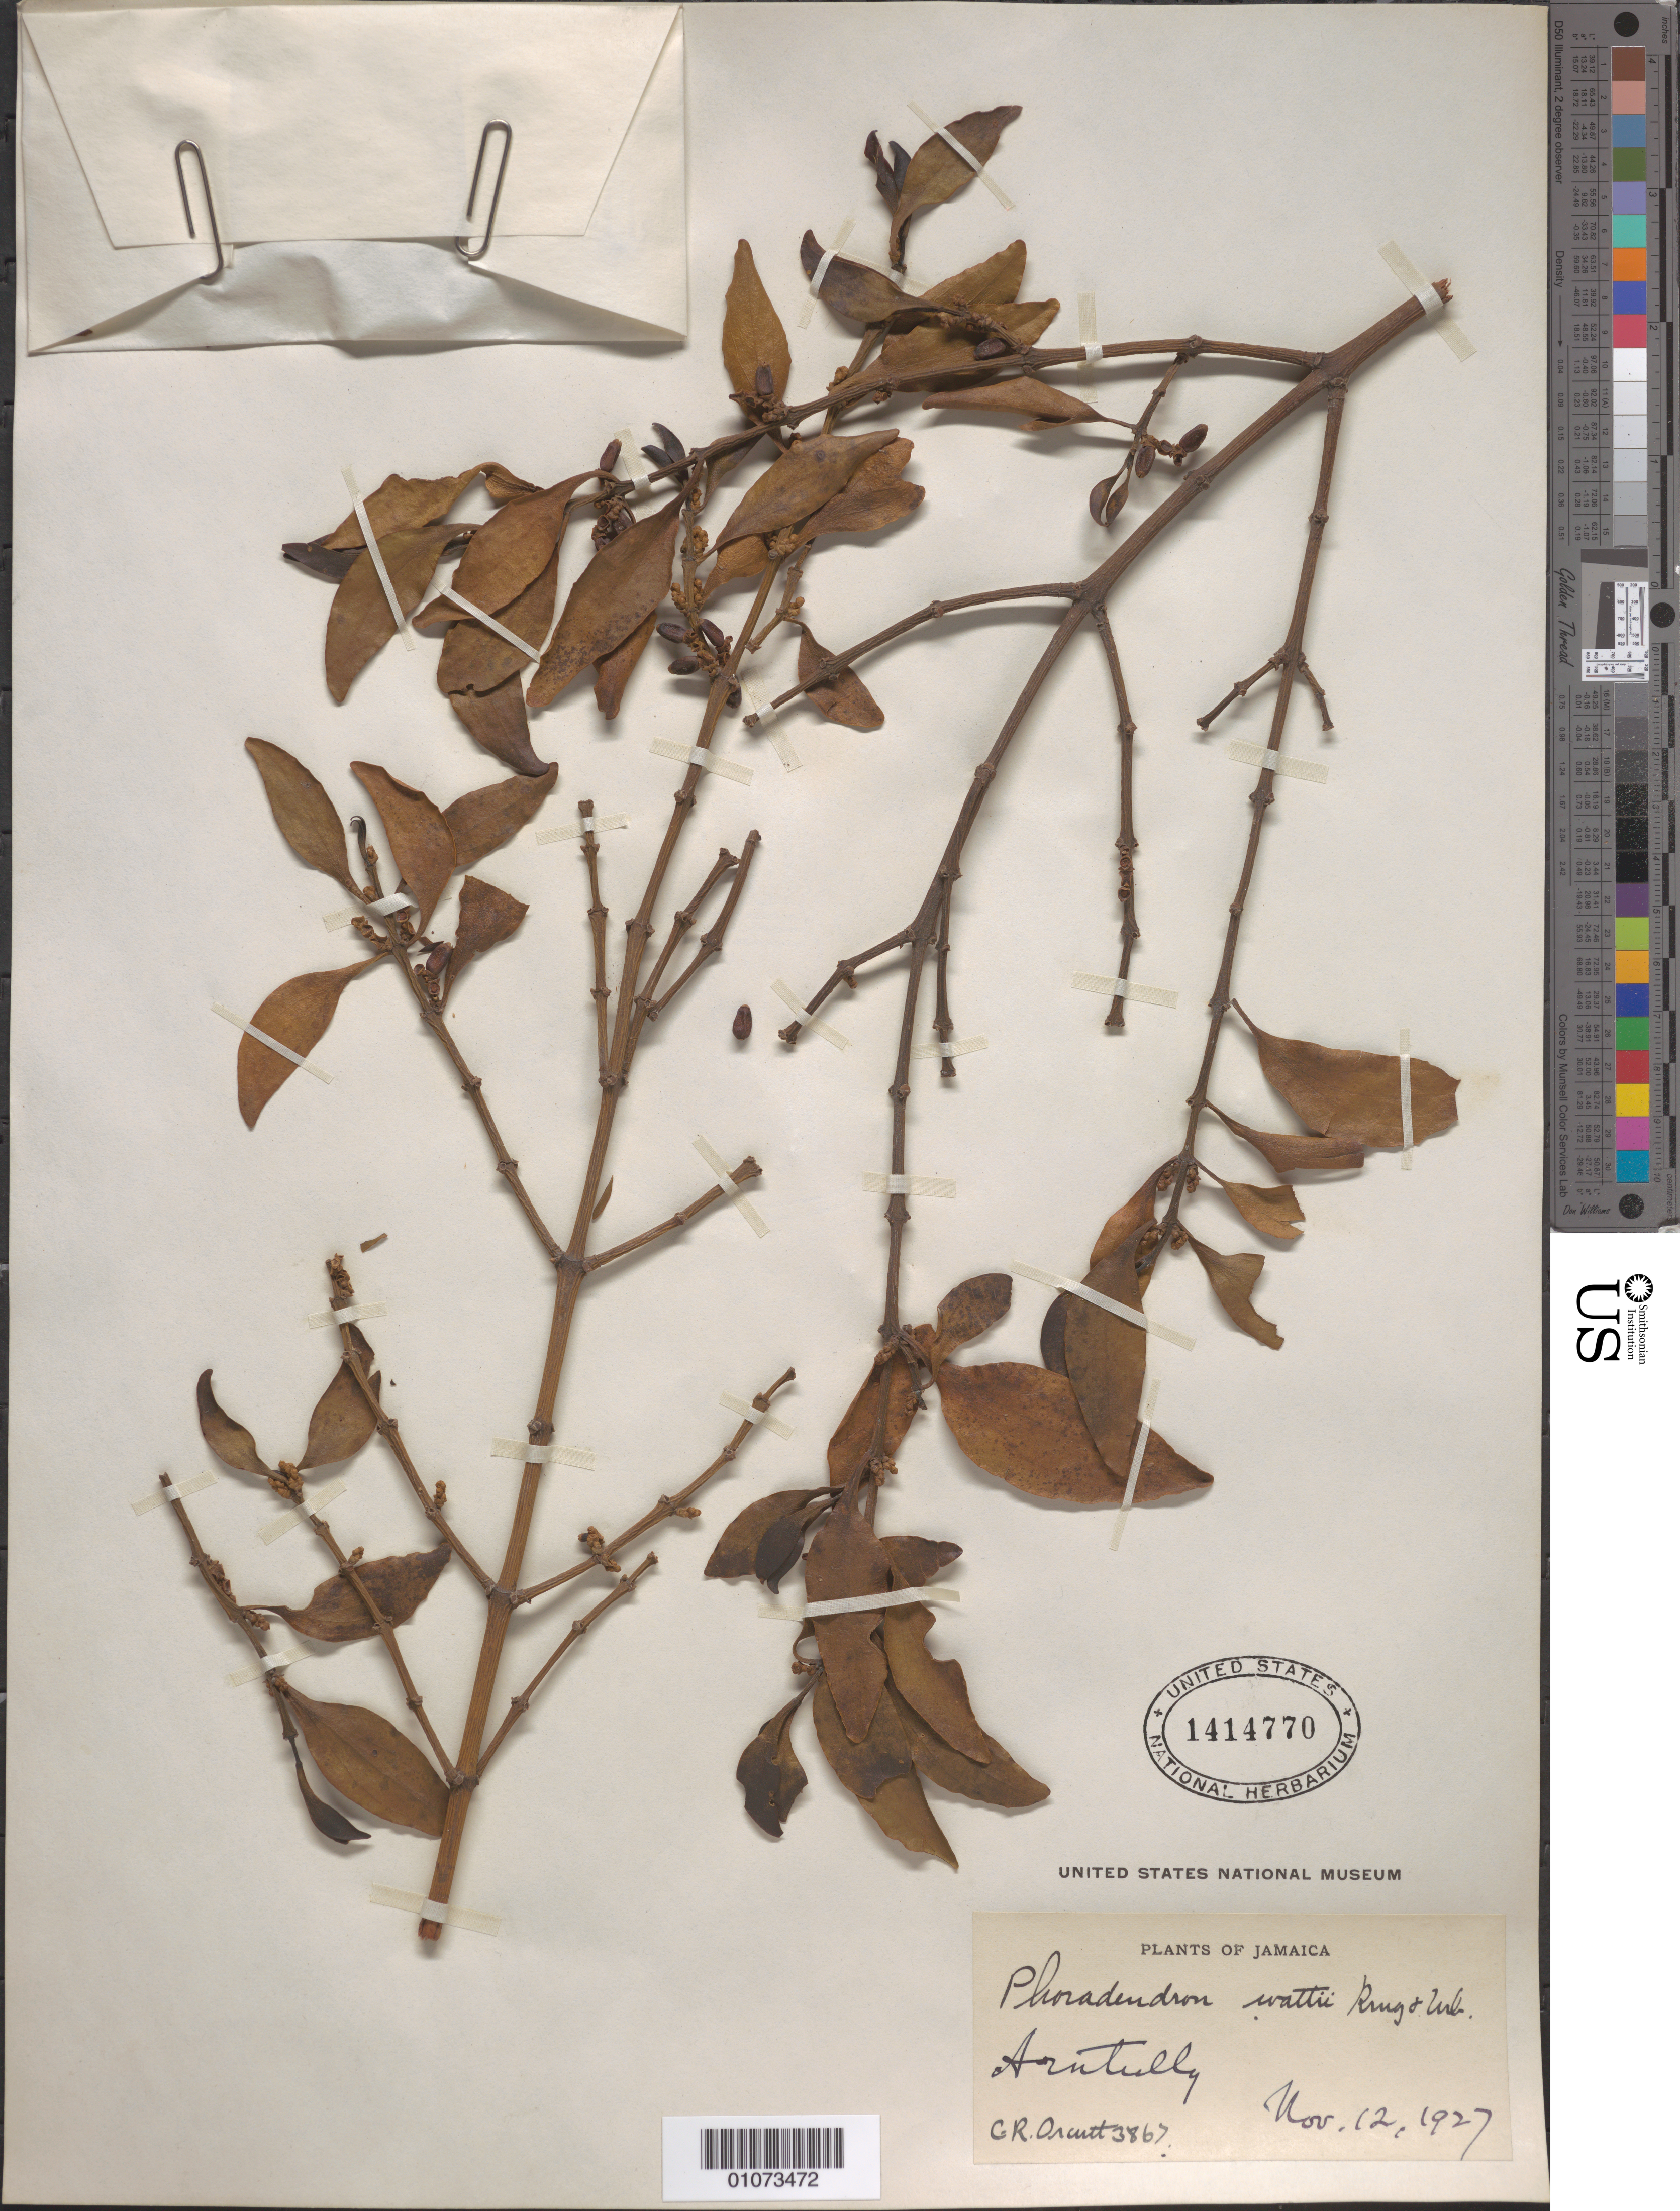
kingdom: Plantae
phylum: Tracheophyta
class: Magnoliopsida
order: Santalales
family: Viscaceae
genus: Phoradendron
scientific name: Phoradendron wattii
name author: Krug & Urb.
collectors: C. R. Orcutt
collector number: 3867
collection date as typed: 12 Nov 1927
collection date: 1927-11-12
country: Jamaica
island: Jamaica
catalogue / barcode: US 1414770